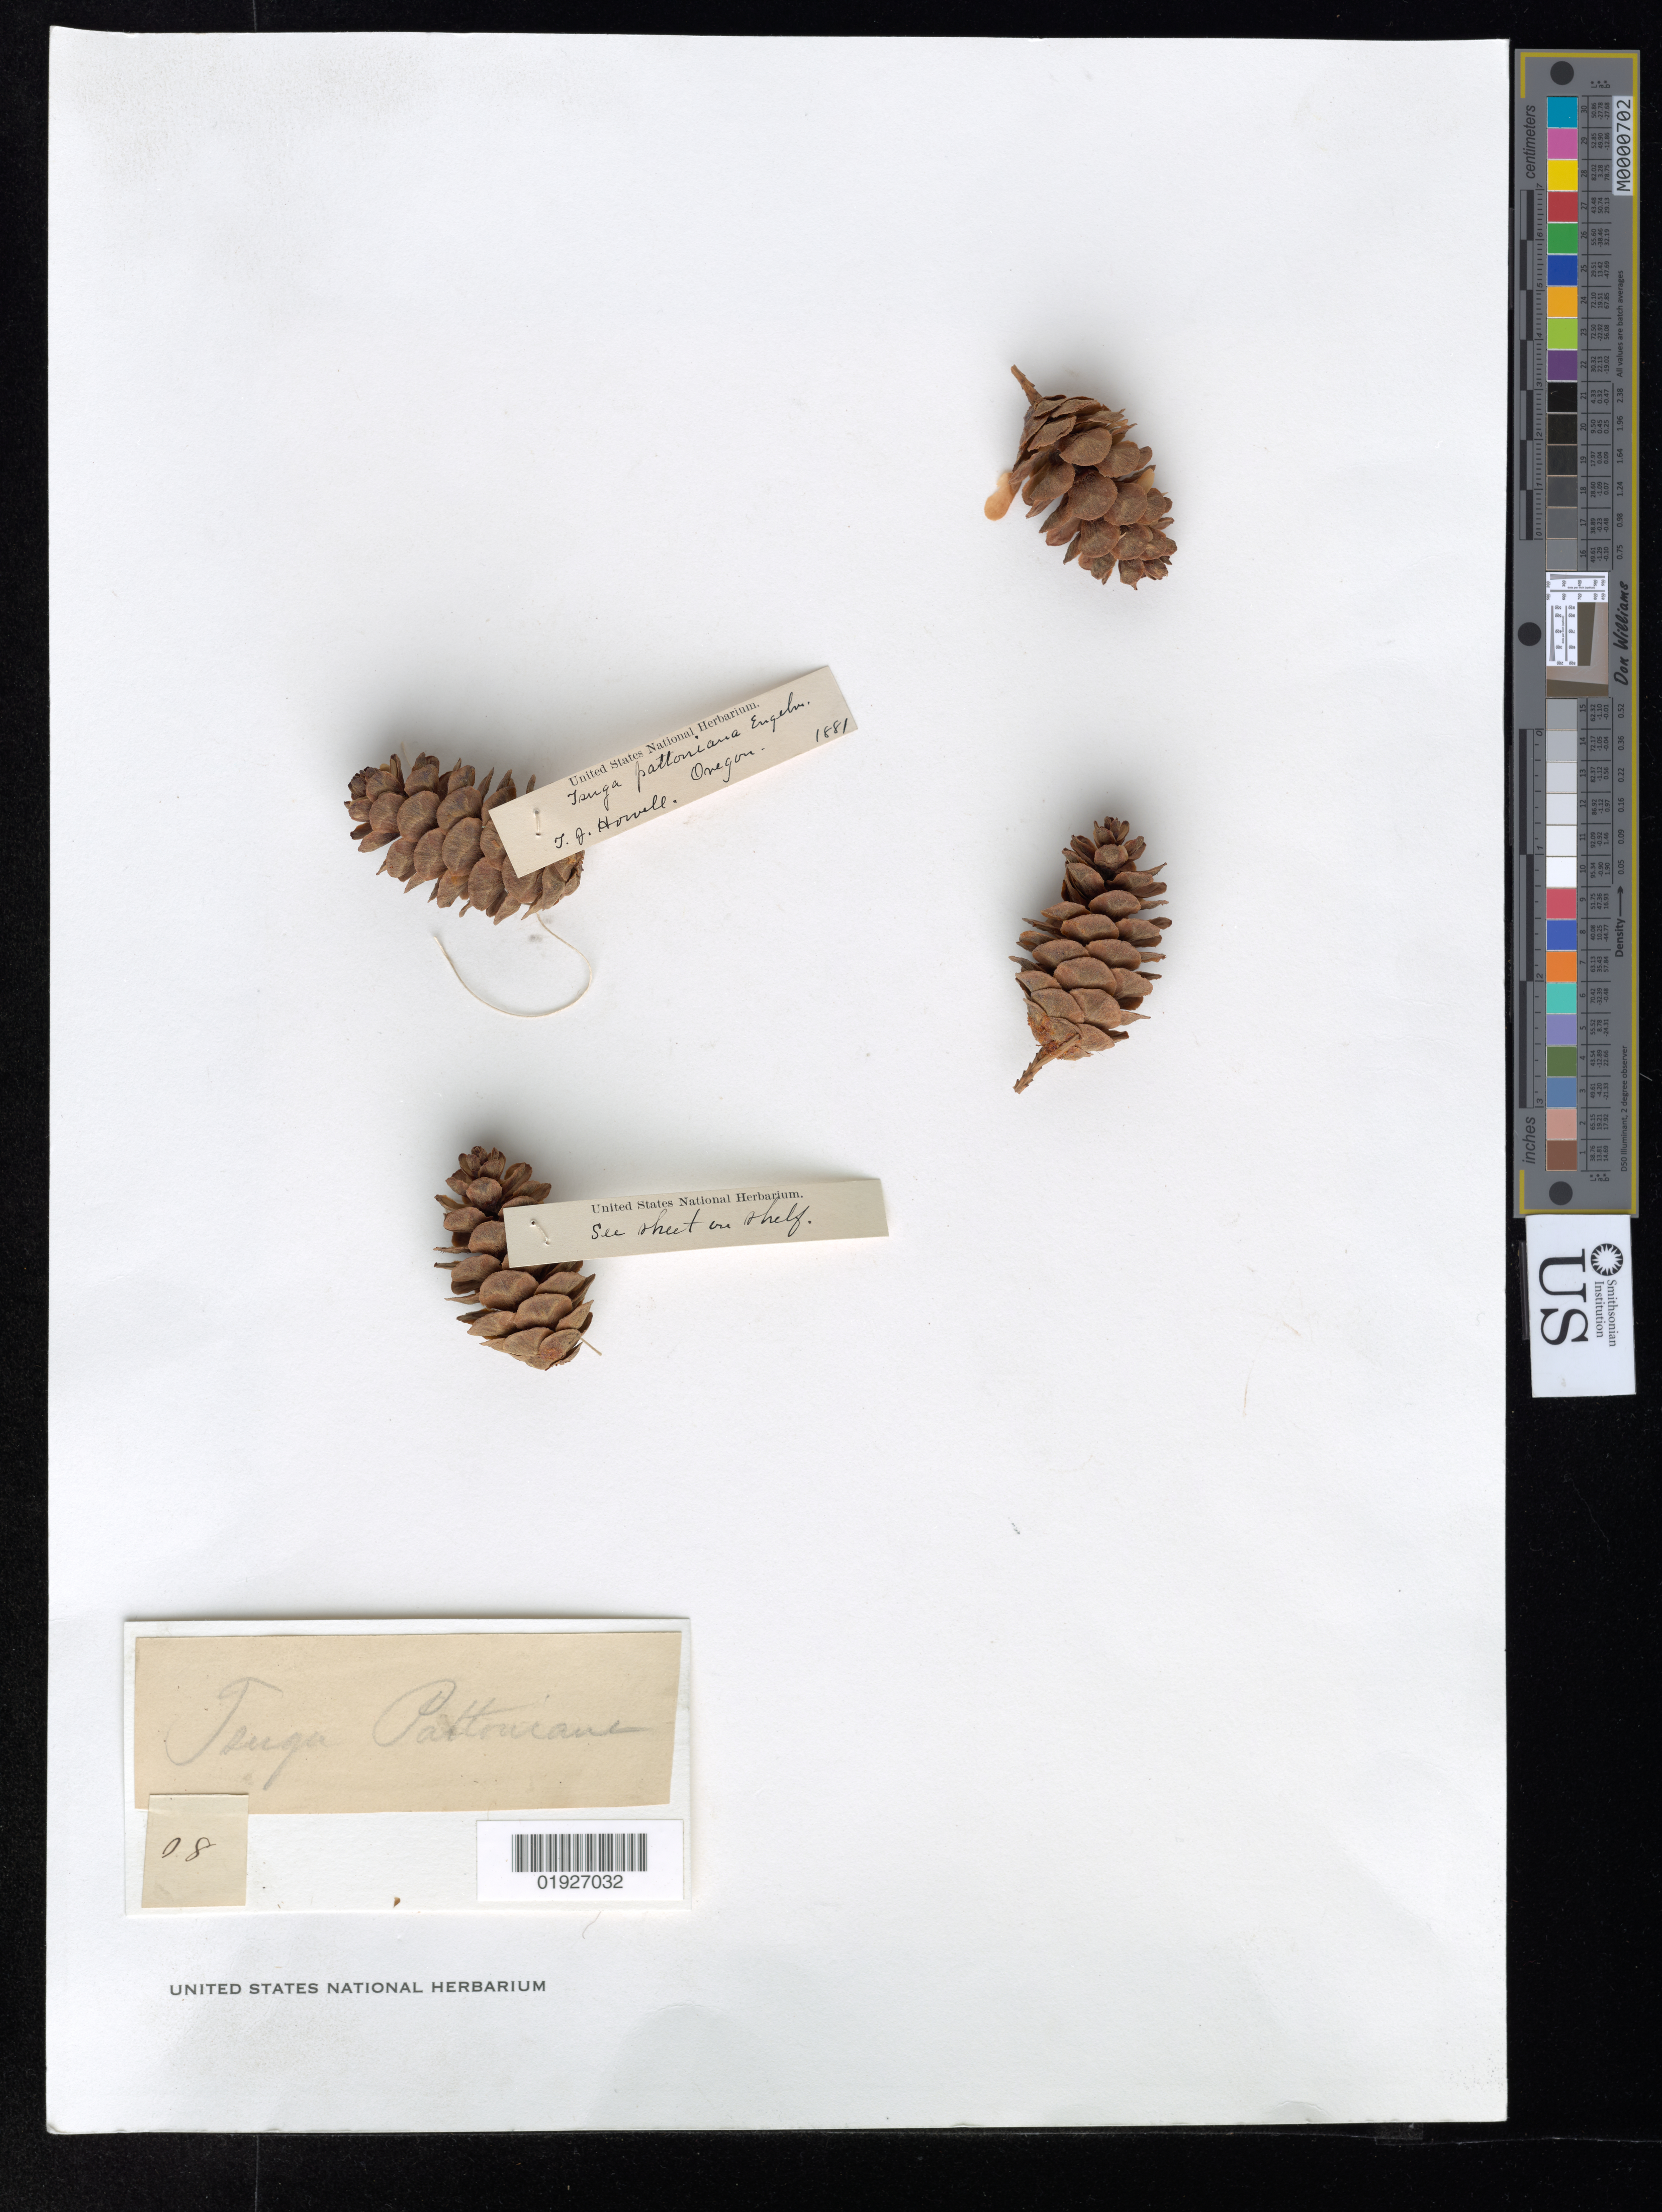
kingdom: Plantae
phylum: Tracheophyta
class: Pinopsida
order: Pinales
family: Pinaceae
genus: Tsuga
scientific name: Tsuga mertensiana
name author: (Bong.) Carrière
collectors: T. J. Howell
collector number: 8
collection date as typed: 1881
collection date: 1881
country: United States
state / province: Oregon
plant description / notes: Might be associated with a pressed specimen (barcode: 02067363).